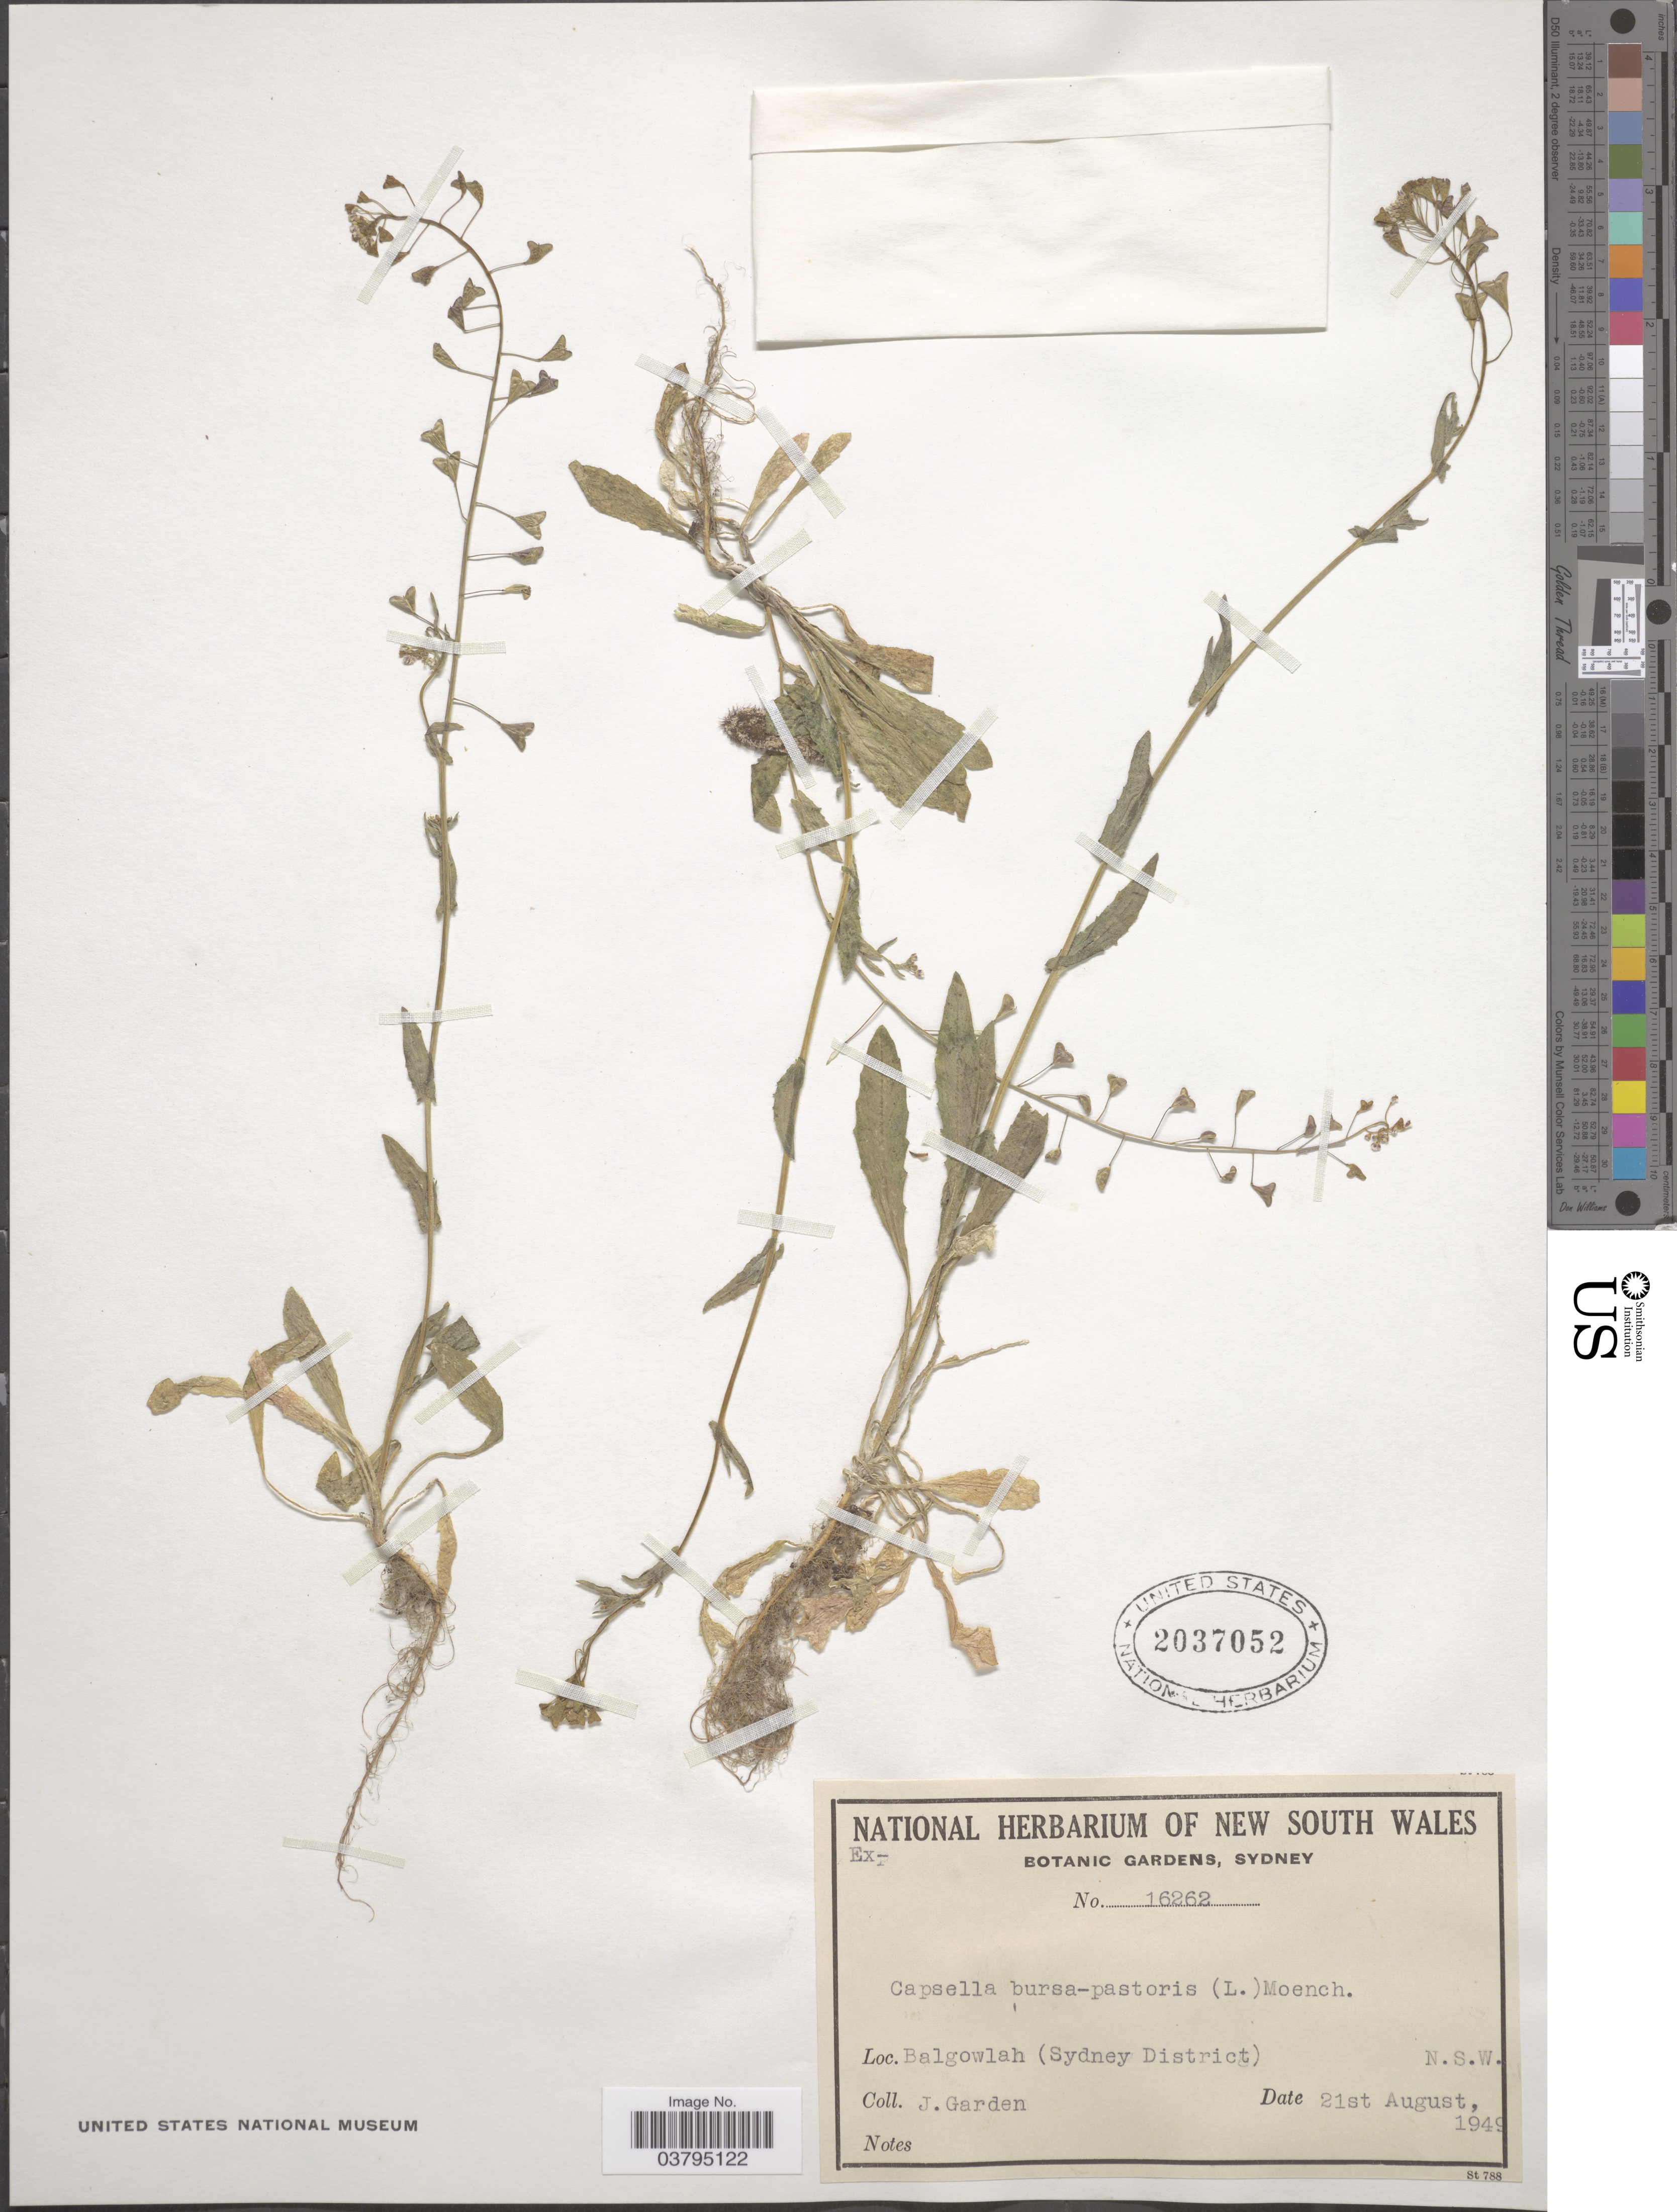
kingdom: Plantae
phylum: Tracheophyta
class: Magnoliopsida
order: Brassicales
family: Brassicaceae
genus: Capsella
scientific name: Capsella bursa-pastoris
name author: (L.) Medik.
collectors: J. Thompson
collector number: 16262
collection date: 1949-08-21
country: Australia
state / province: New South Wales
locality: Balgowlah ( Sydney District).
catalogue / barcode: US 2037052